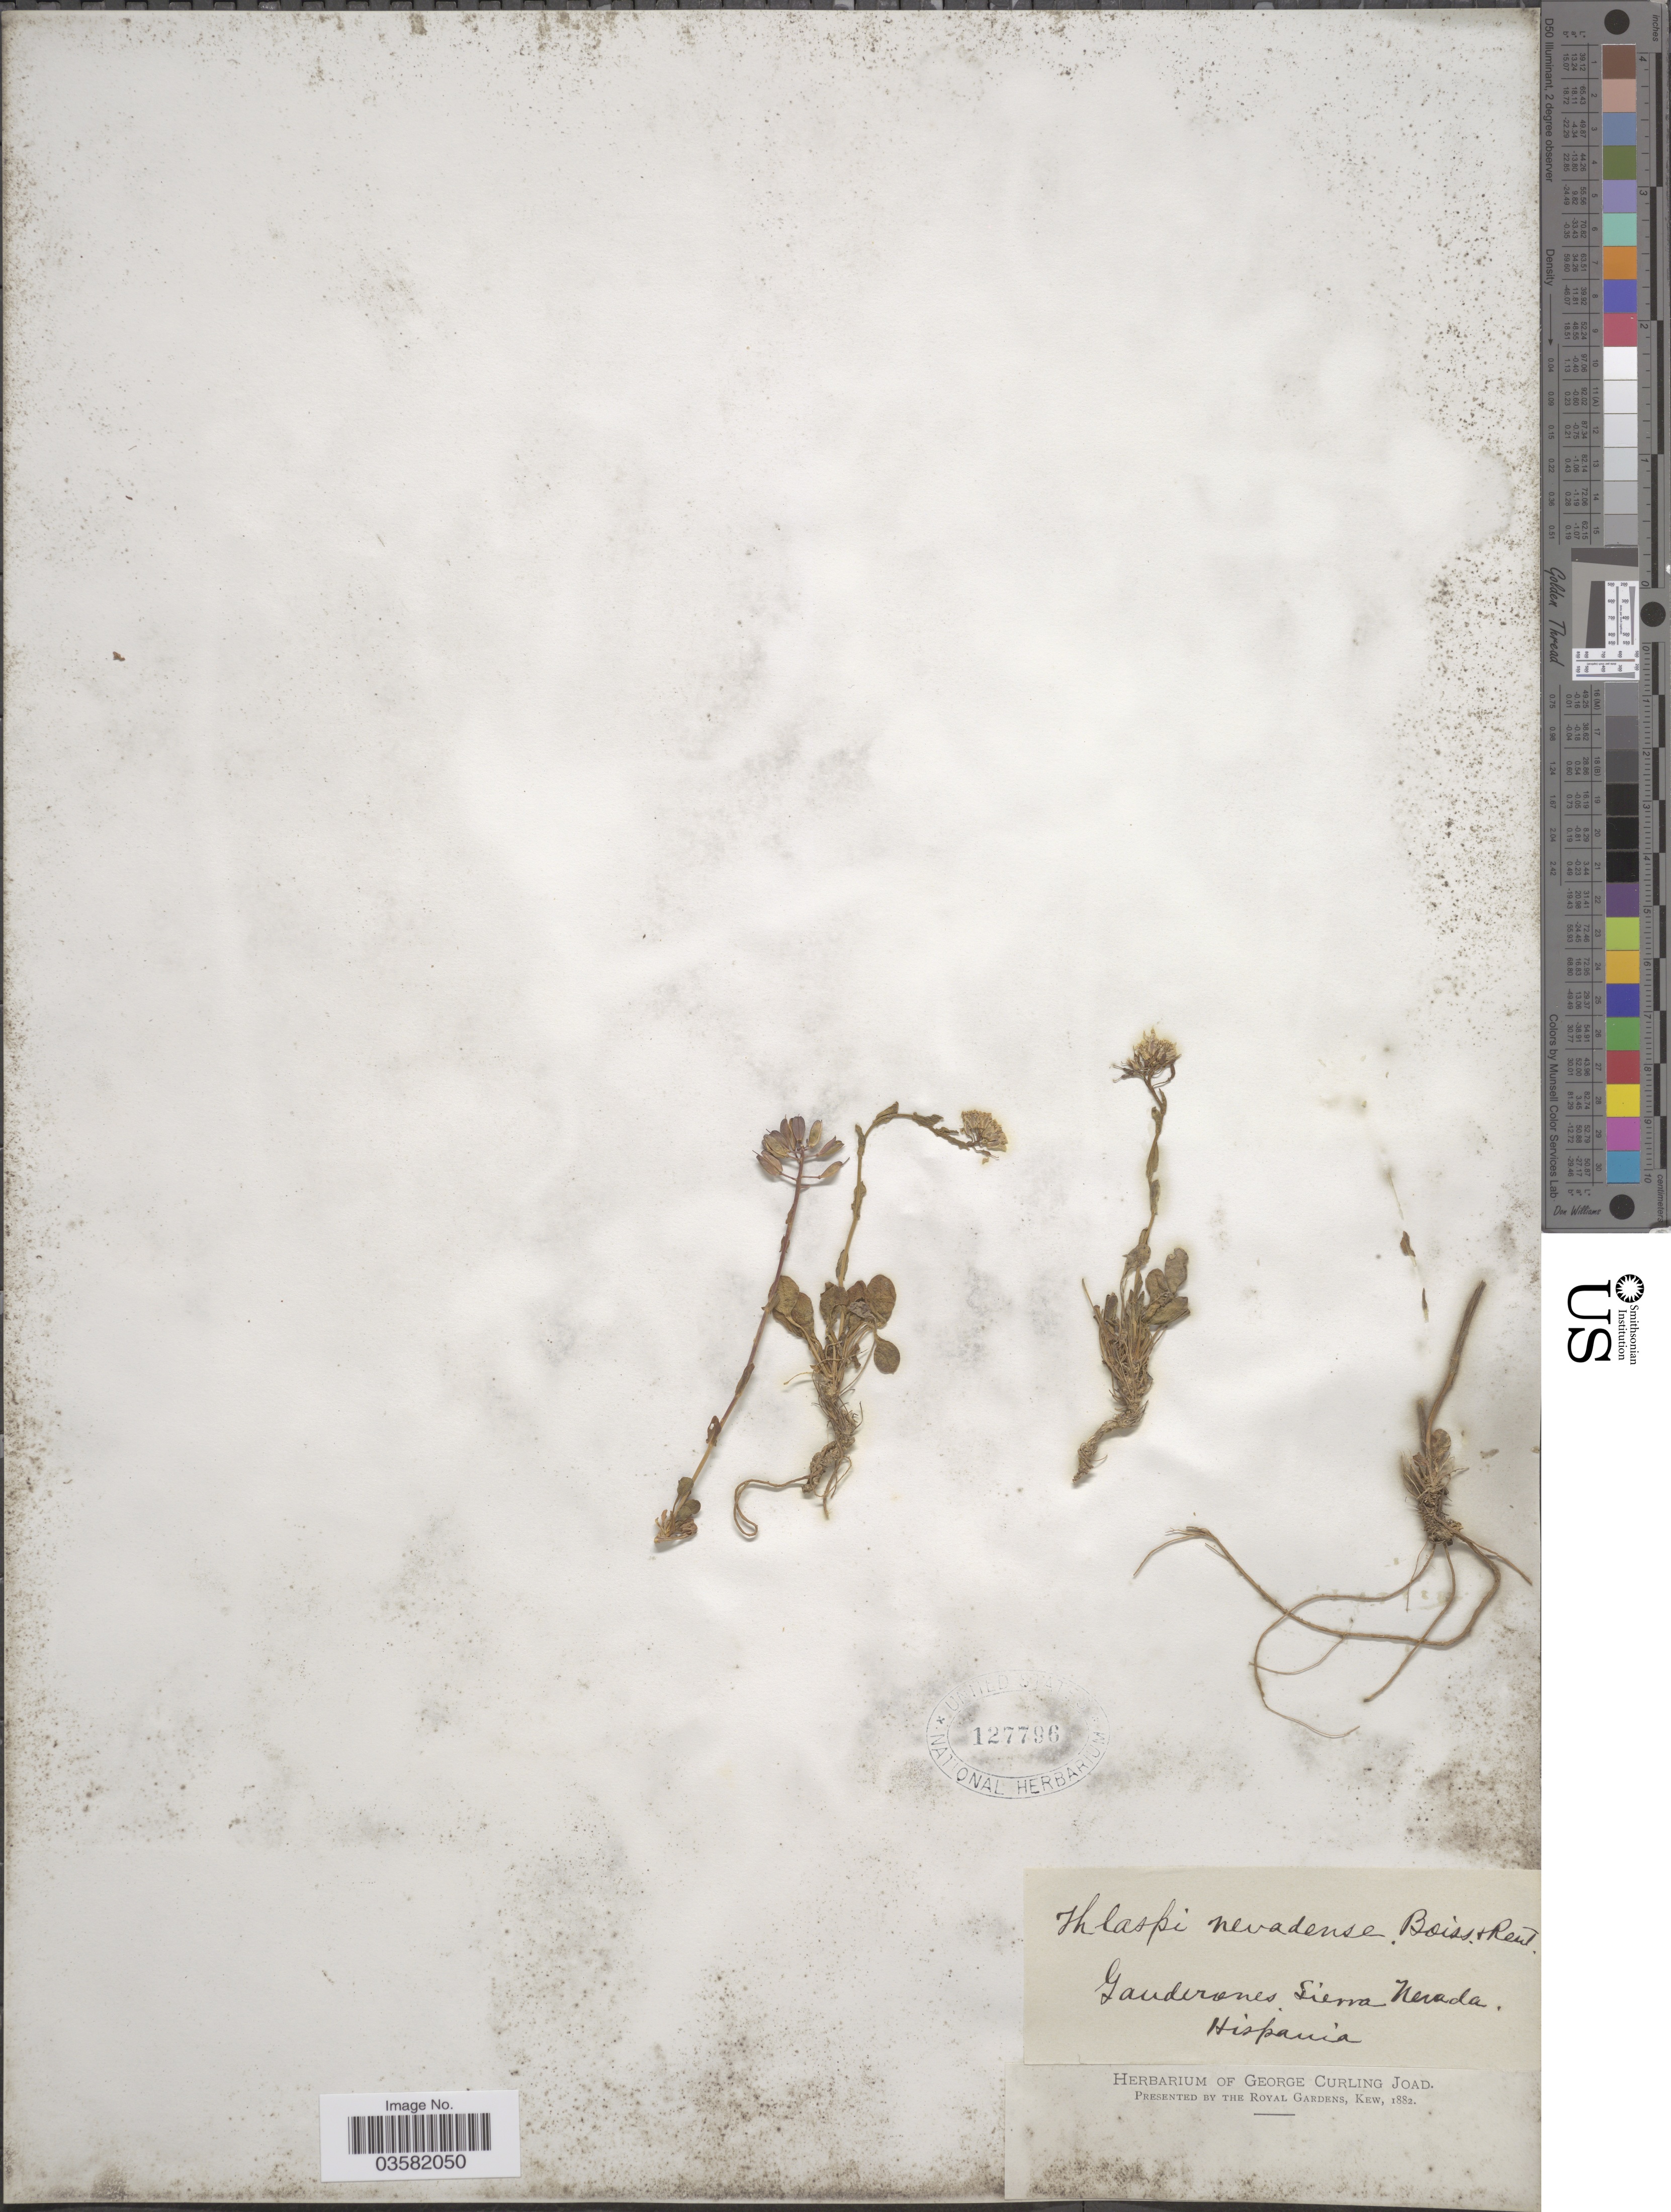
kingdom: Plantae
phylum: Tracheophyta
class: Magnoliopsida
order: Brassicales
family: Brassicaceae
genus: Thlaspi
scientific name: Thlaspi nevadense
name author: Boiss. & Reut.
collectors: ex herb. George Curling Joad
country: Spain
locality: Ganderones Sierra Nevada. Hispania.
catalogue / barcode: US 127796